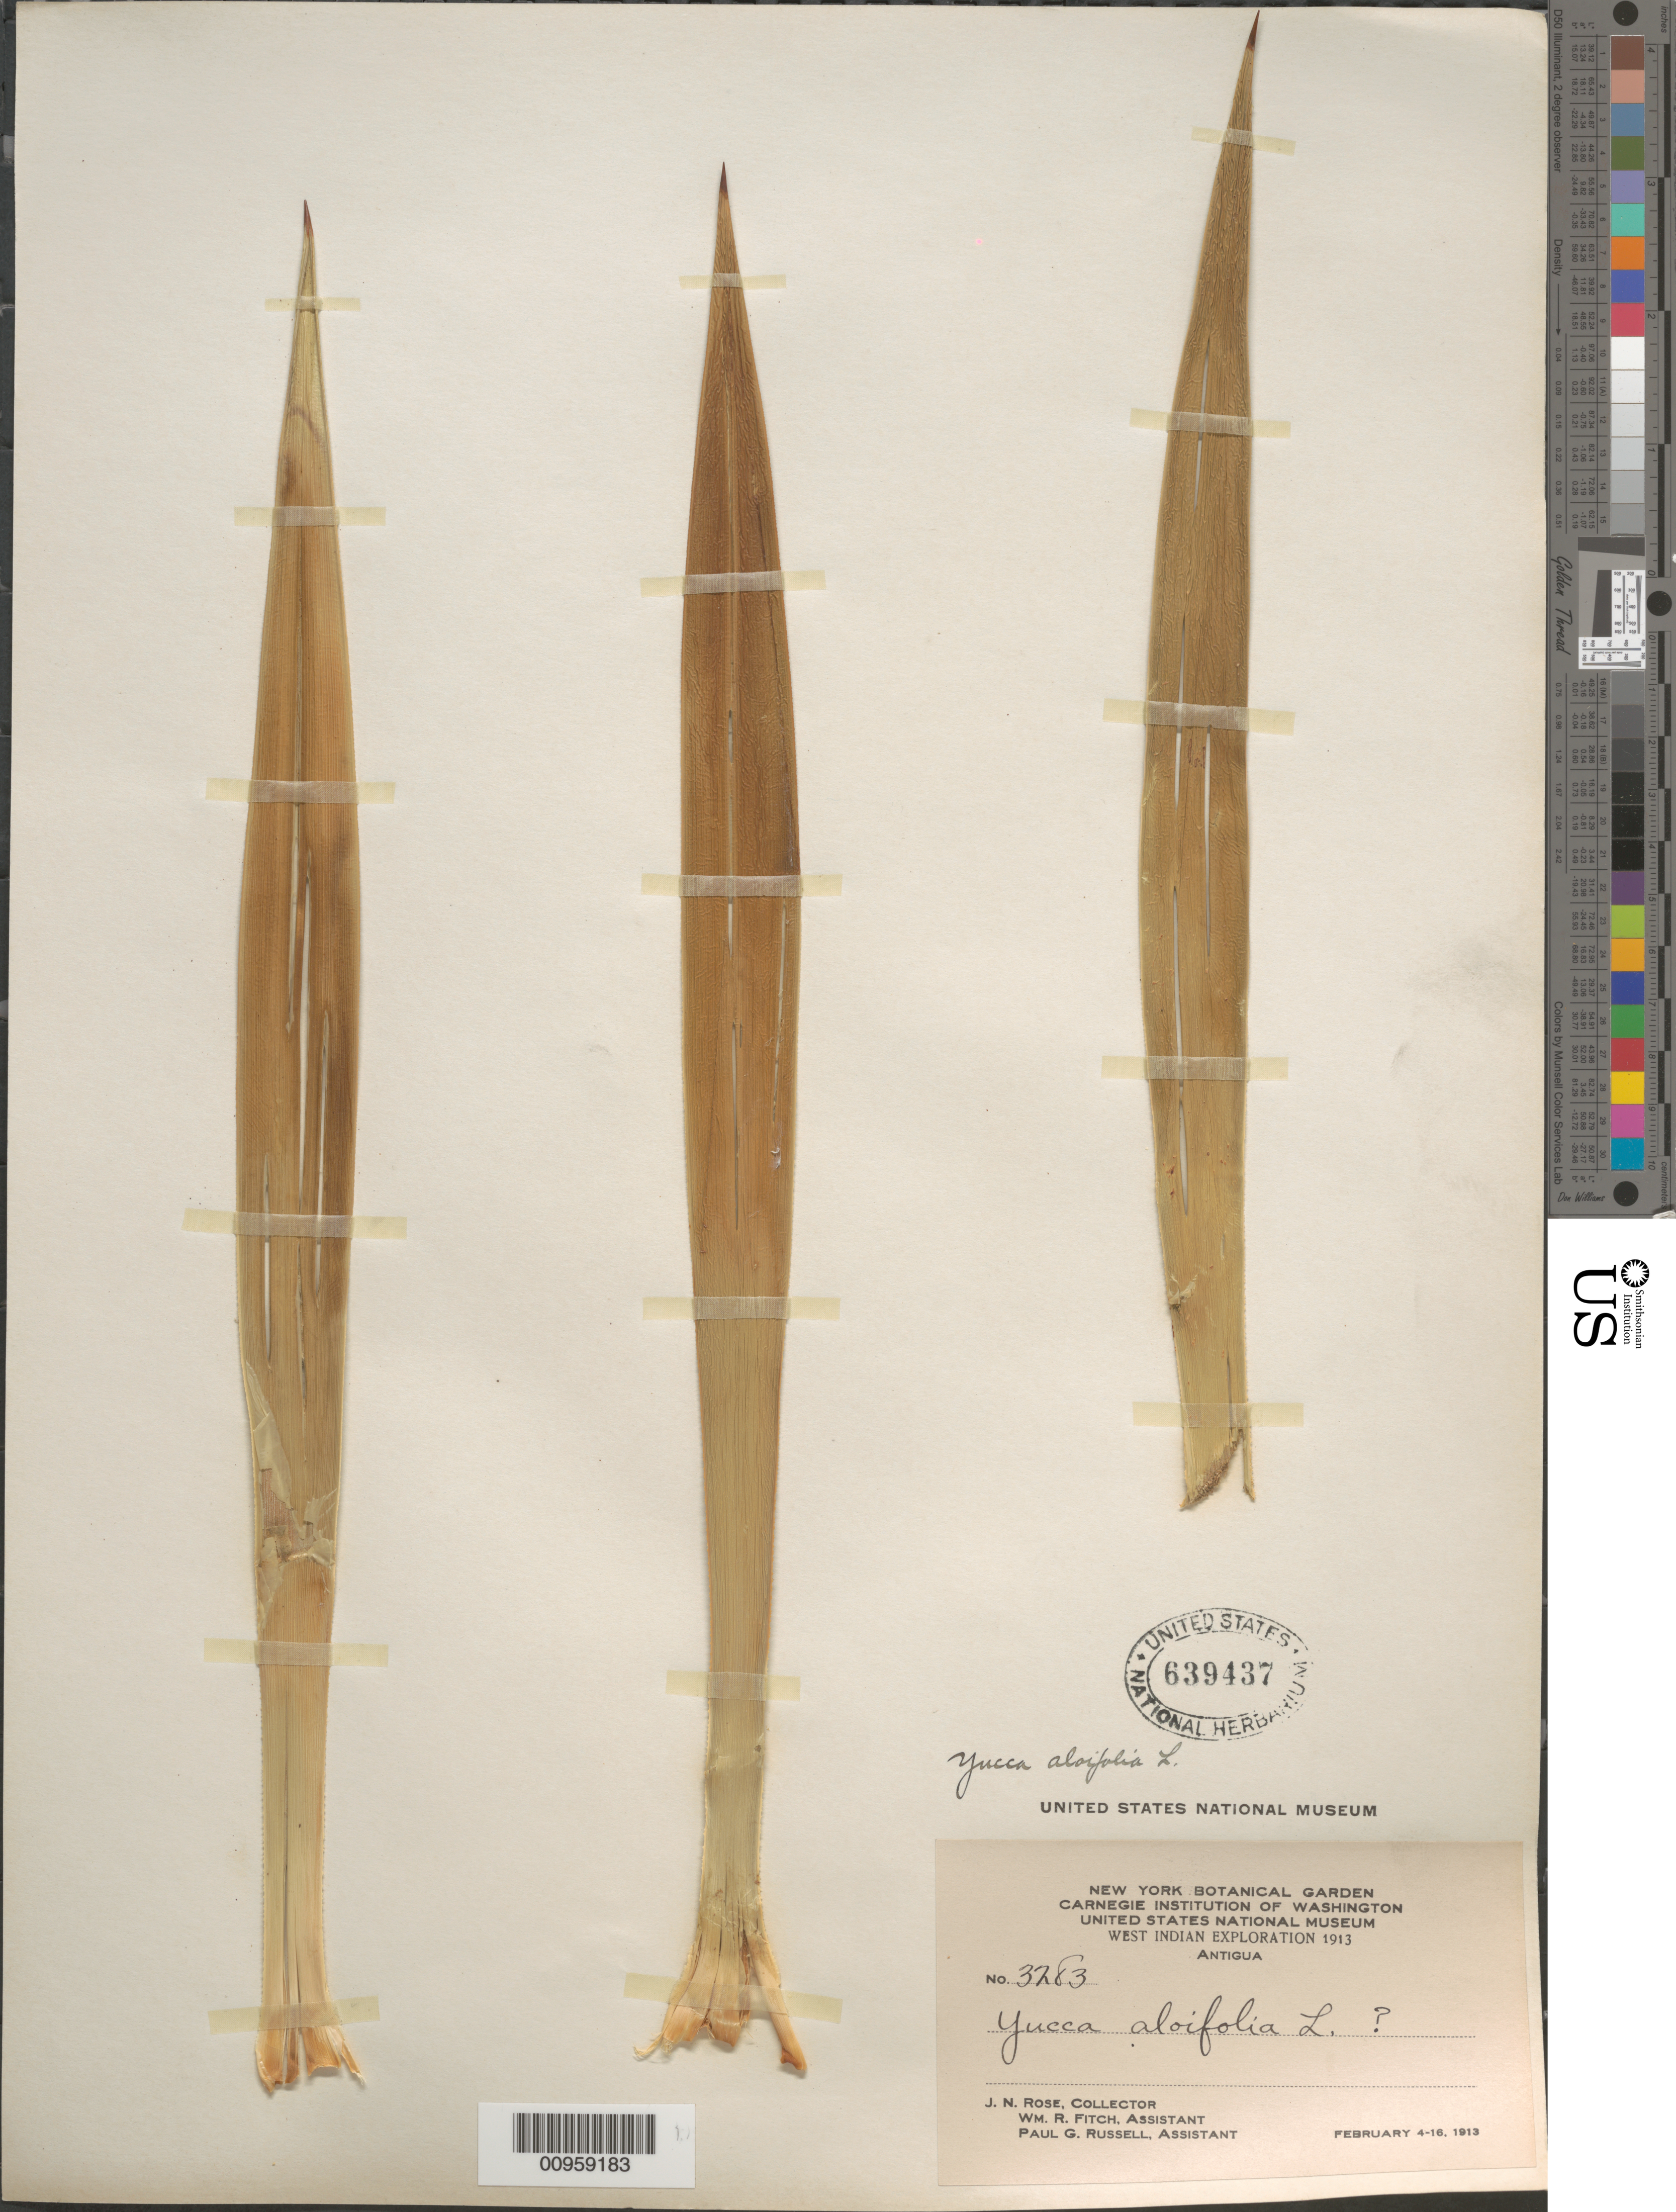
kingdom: Plantae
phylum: Tracheophyta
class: Liliopsida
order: Asparagales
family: Asparagaceae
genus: Yucca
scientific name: Yucca aloifolia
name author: L.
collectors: J. N. Rose, W. R. Fitch & P. G. Russell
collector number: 3283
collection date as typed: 04 Feb 1913 to 16 Feb 1913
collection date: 1913-02-04/1913-02-16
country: Antigua and Barbuda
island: Antigua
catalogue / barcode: US 639437